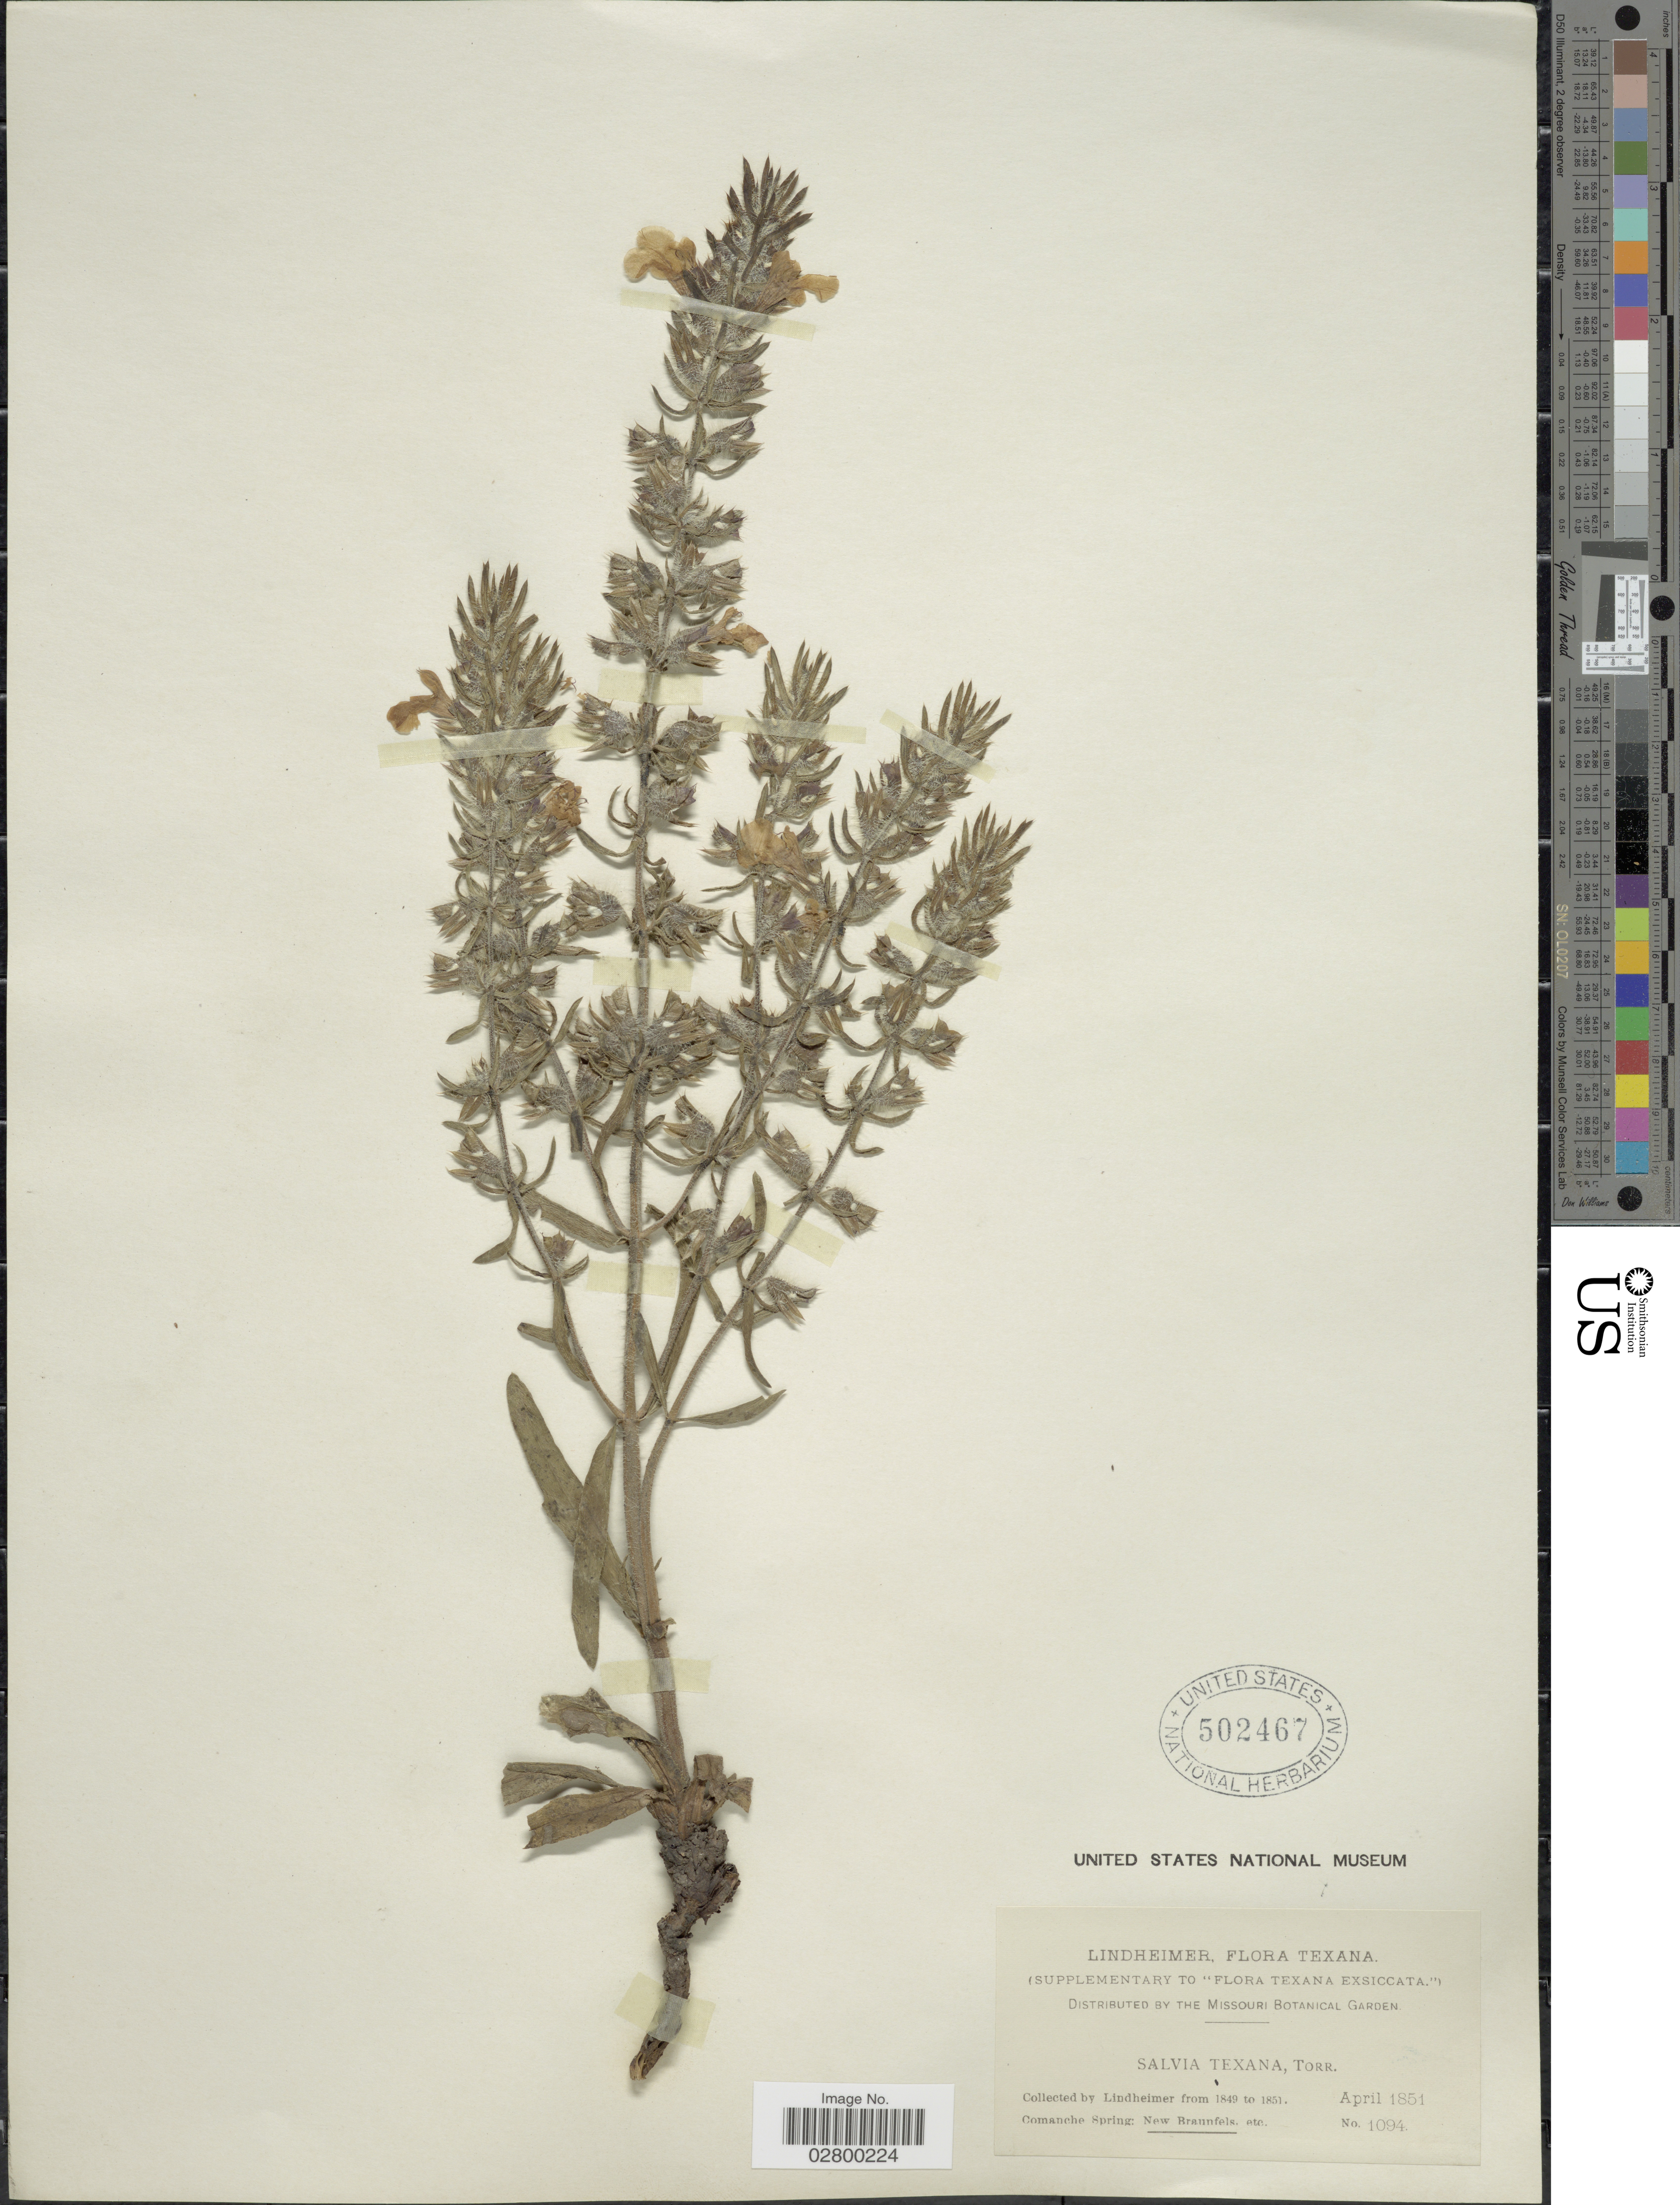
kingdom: Plantae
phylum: Tracheophyta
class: Magnoliopsida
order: Lamiales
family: Lamiaceae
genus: Salvia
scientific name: Salvia texana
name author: (Scheele) Torr.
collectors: -. Lindheimer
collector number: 1094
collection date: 1851-04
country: United States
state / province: Texas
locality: Comanche Spring: New Braunfels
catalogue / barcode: US 502467